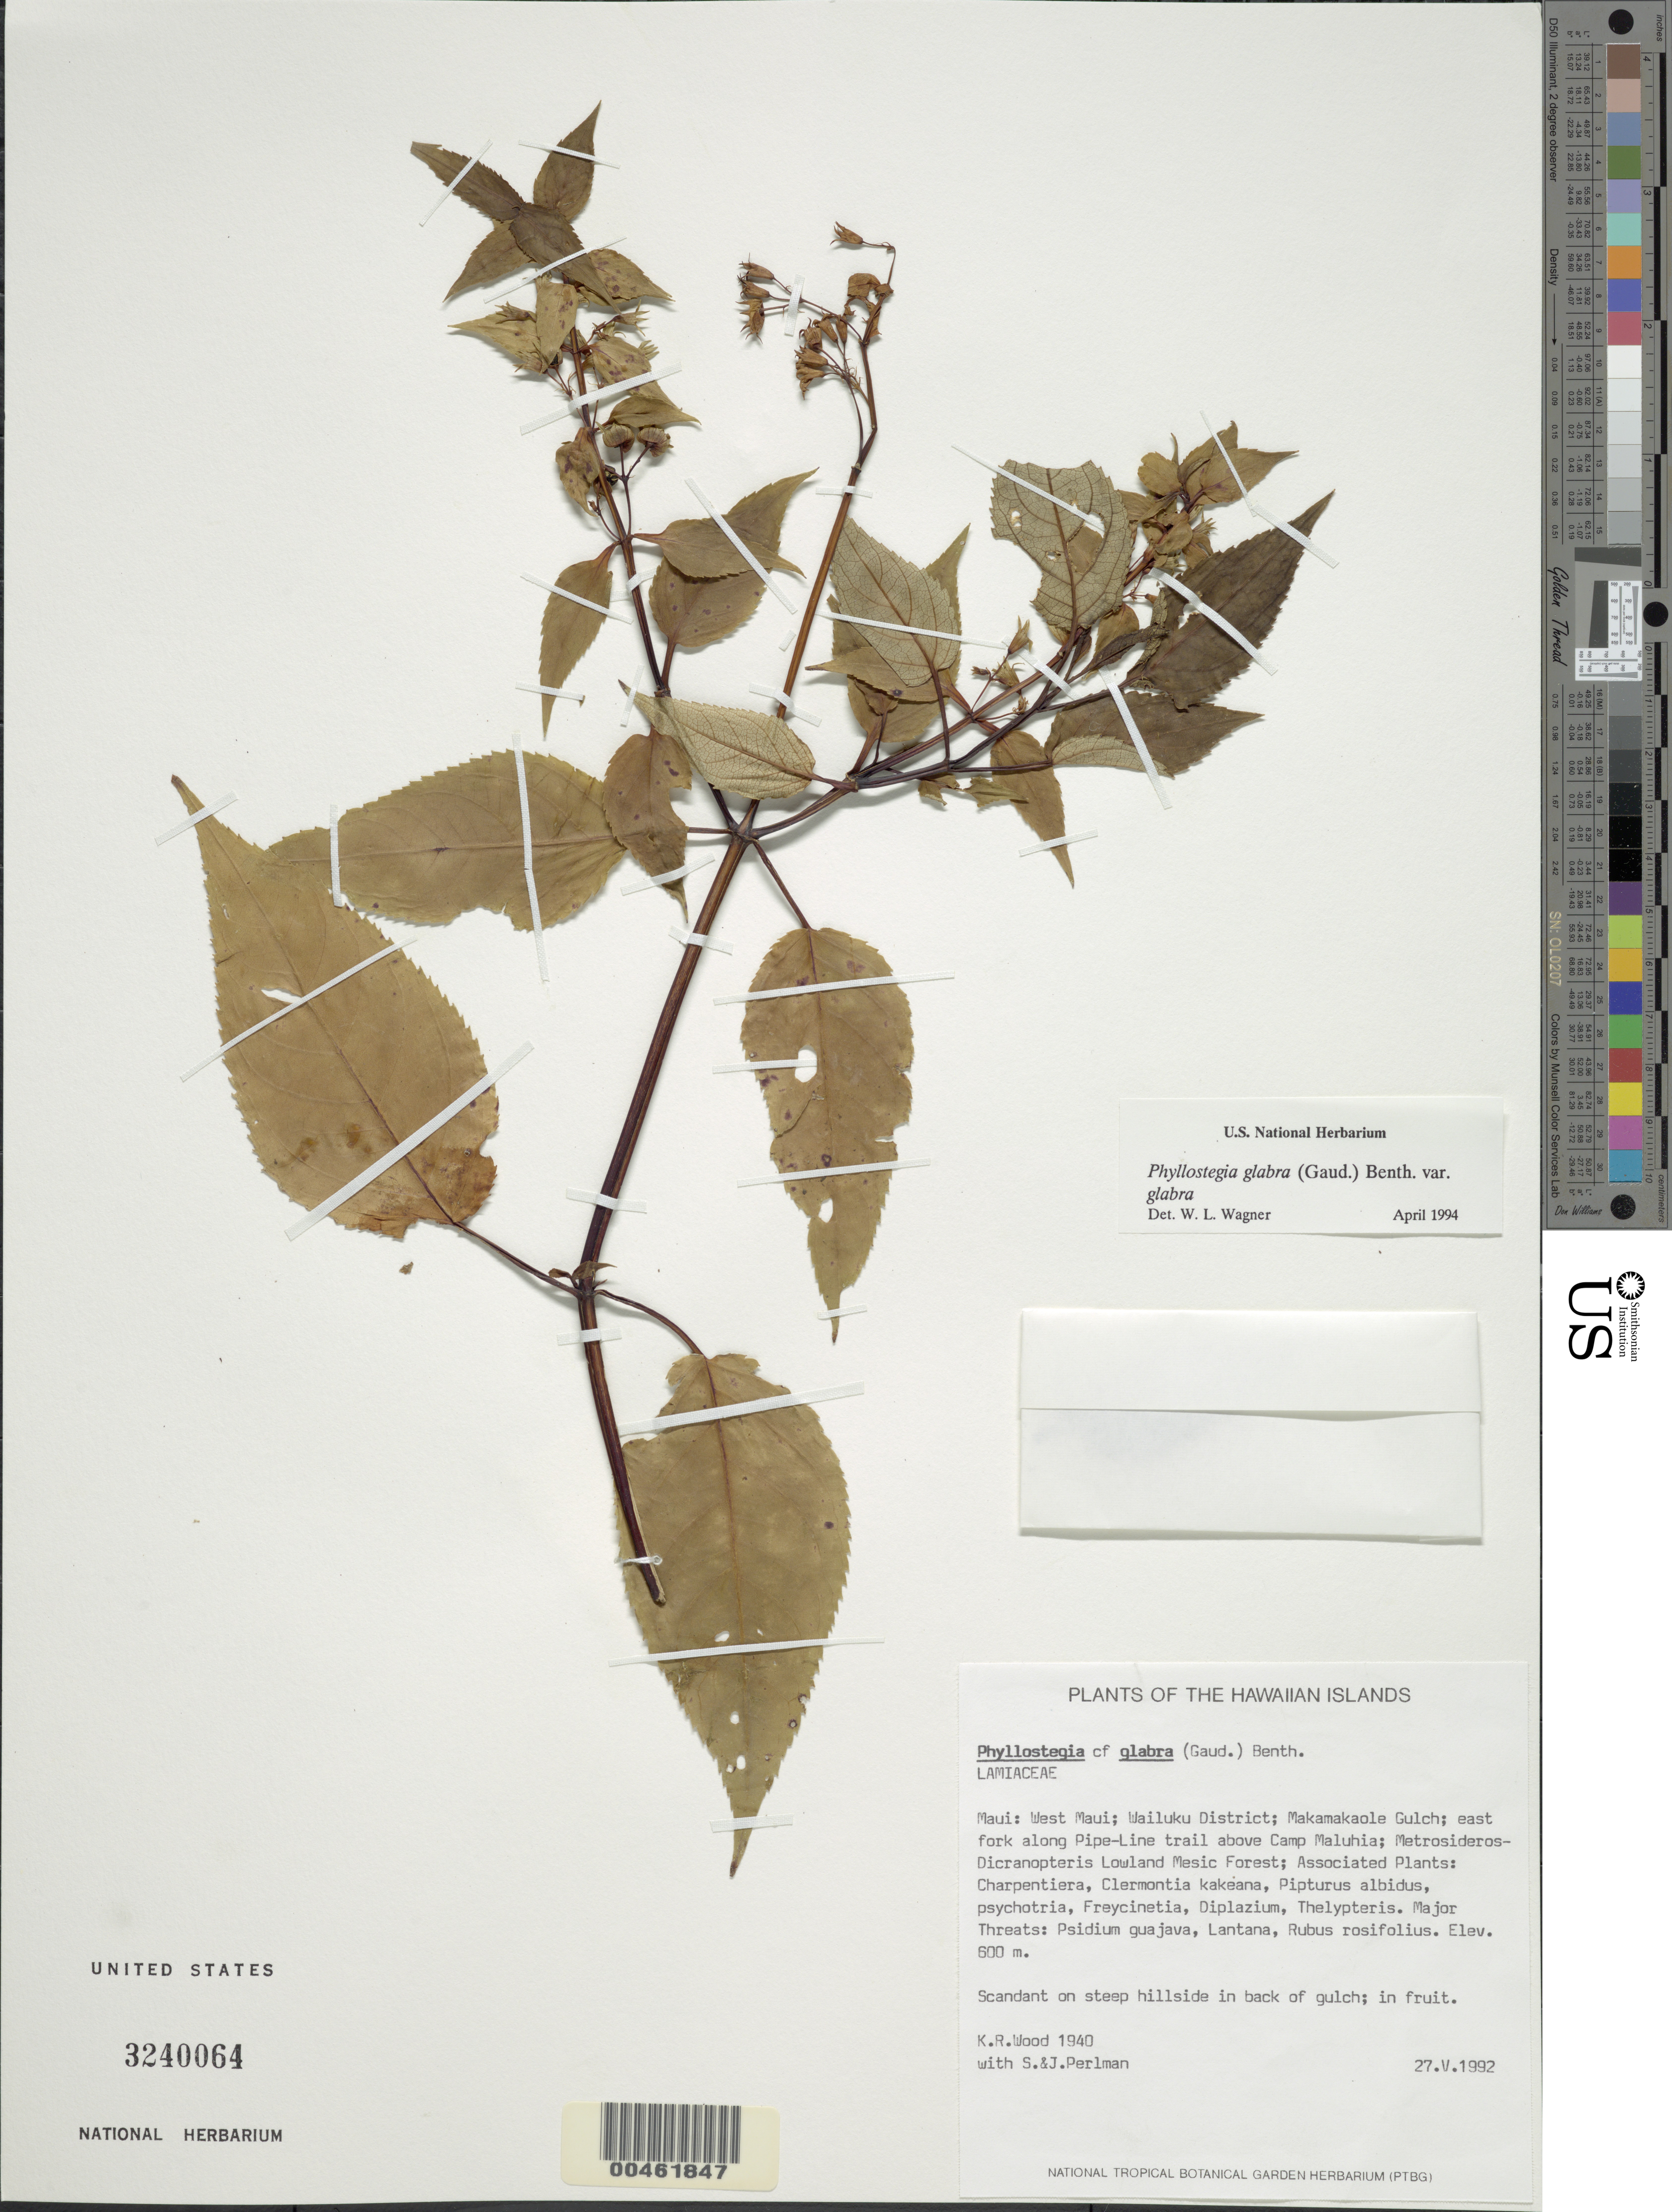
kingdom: Plantae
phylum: Tracheophyta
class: Magnoliopsida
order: Lamiales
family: Lamiaceae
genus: Phyllostegia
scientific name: Phyllostegia glabra var. glabra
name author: (Gaudich.) Benth.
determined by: Wagner, W. L., (BOT), Smithsonian Institution - National Museum of Natural History (UNITED STATES)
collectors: K. R. Wood, S. P. Perlman & J. Perlman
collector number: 1940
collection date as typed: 27 May 1992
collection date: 1992-05-27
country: United States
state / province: Hawaii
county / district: Maui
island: Maui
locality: W Maui, Wailuku District, Makamakaole Gulch, E fork along Pipe-Line trail above Camp Maluhia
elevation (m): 600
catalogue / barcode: US 3240064